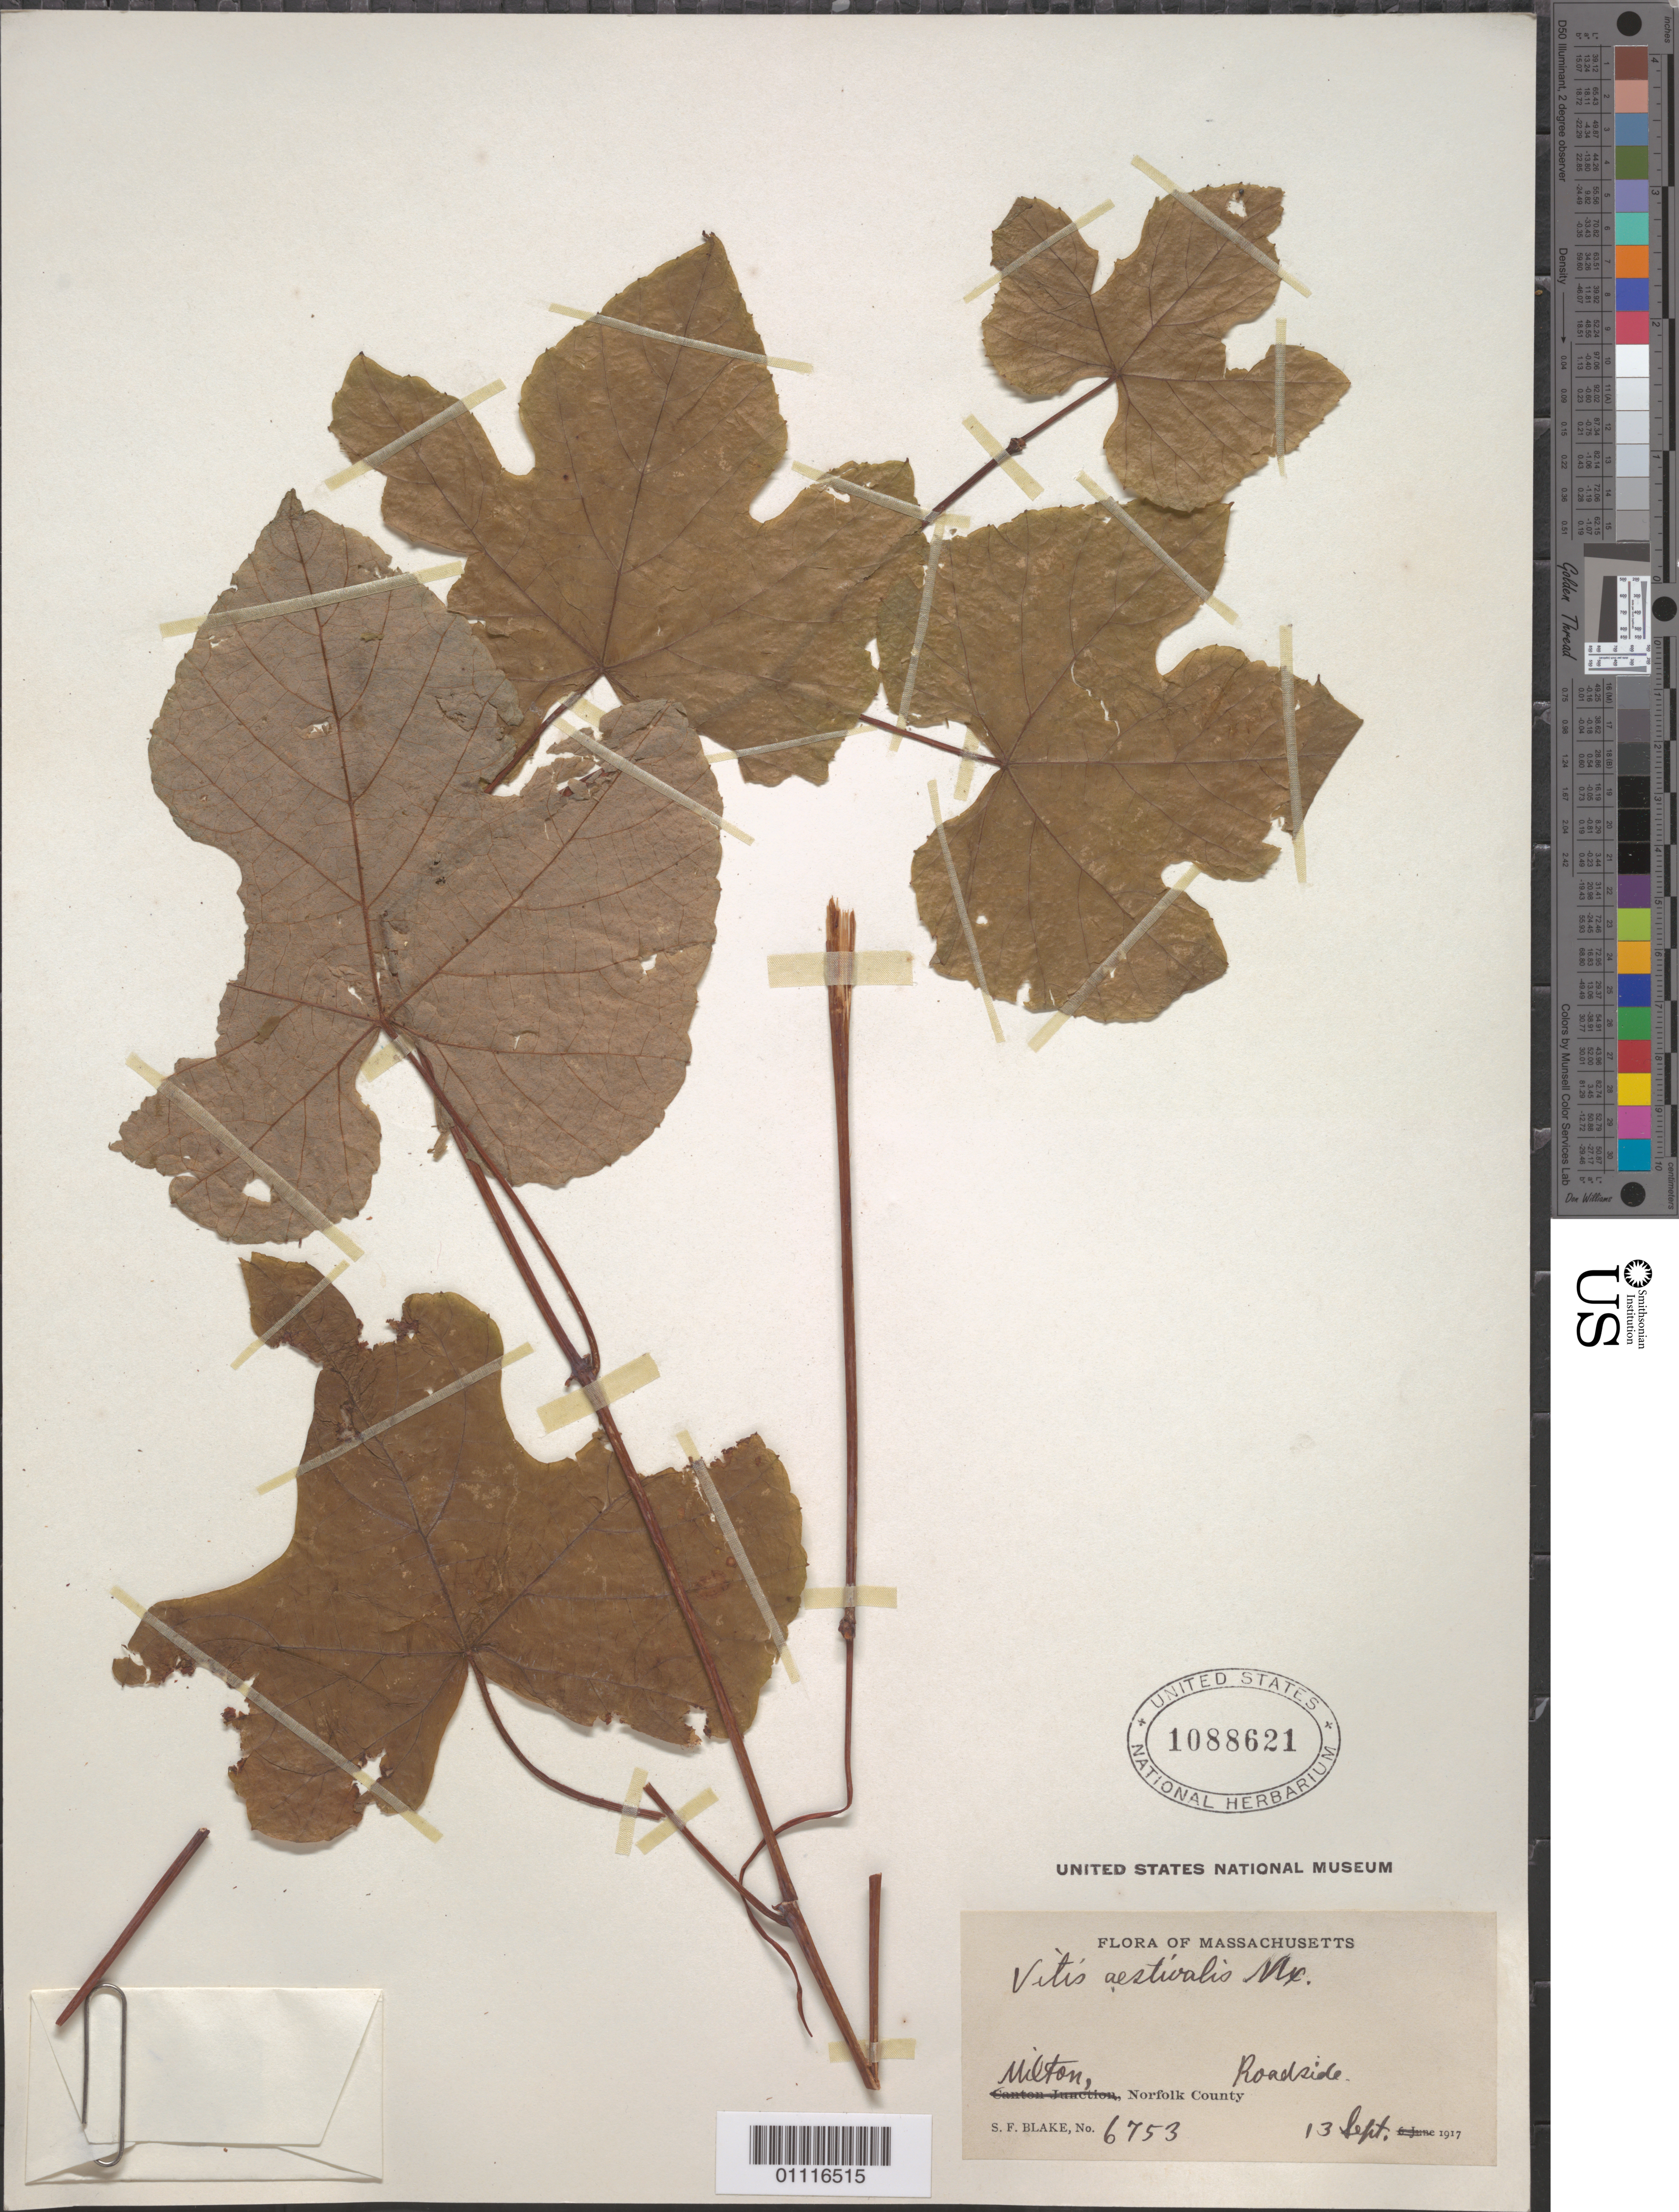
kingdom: Plantae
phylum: Tracheophyta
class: Magnoliopsida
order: Vitales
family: Vitaceae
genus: Vitis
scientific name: Vitis aestivalis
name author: Michx.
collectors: S. Blake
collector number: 6753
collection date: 1917-09-13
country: United States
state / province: Massachusetts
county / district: Norfolk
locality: Milton, Roadsides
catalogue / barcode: US 1088621